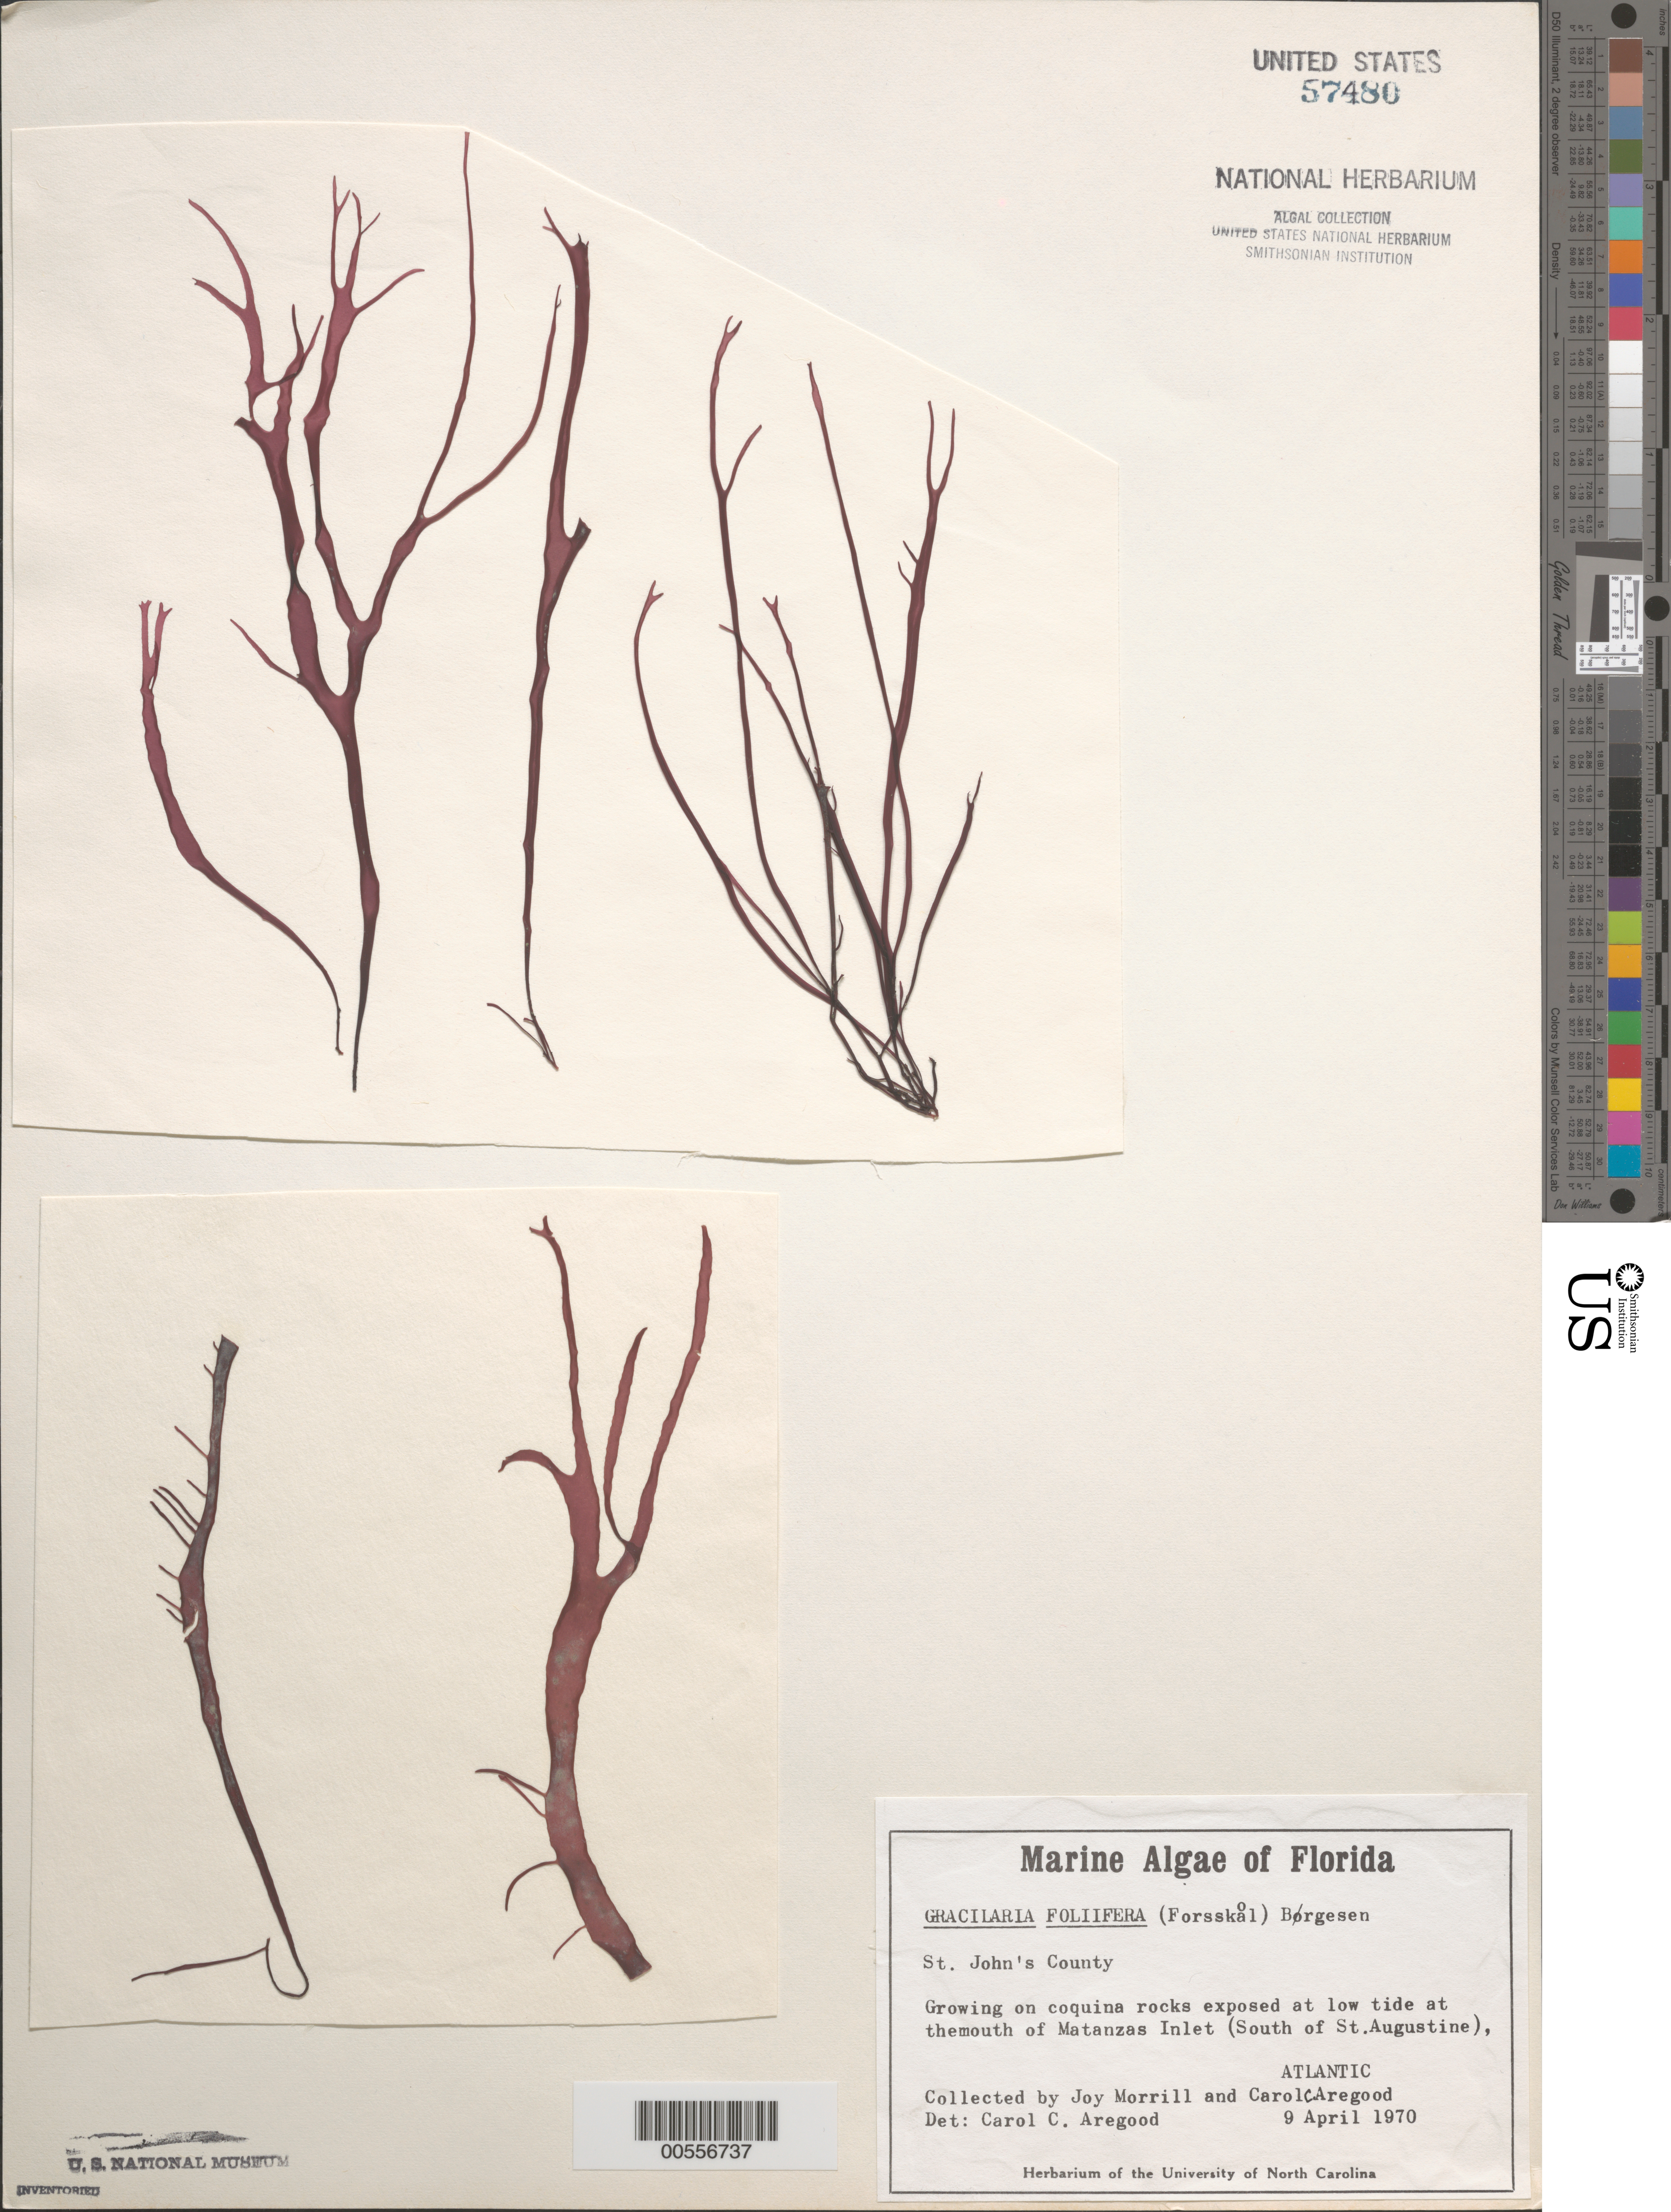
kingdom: Plantae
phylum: Rhodophyta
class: Florideophyceae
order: Gracilariales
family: Gracilariaceae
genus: Gracilaria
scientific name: Gracilaria foliifera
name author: (Forssk.) Børgesen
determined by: Aregood, C. C.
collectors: C. Aregood & J. Morrill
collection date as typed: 09 Apr 1970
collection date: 1970-04-09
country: United States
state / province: Florida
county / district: Saint Johns County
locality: Matanzas Inlet south of St. Augustine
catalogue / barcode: US 57480